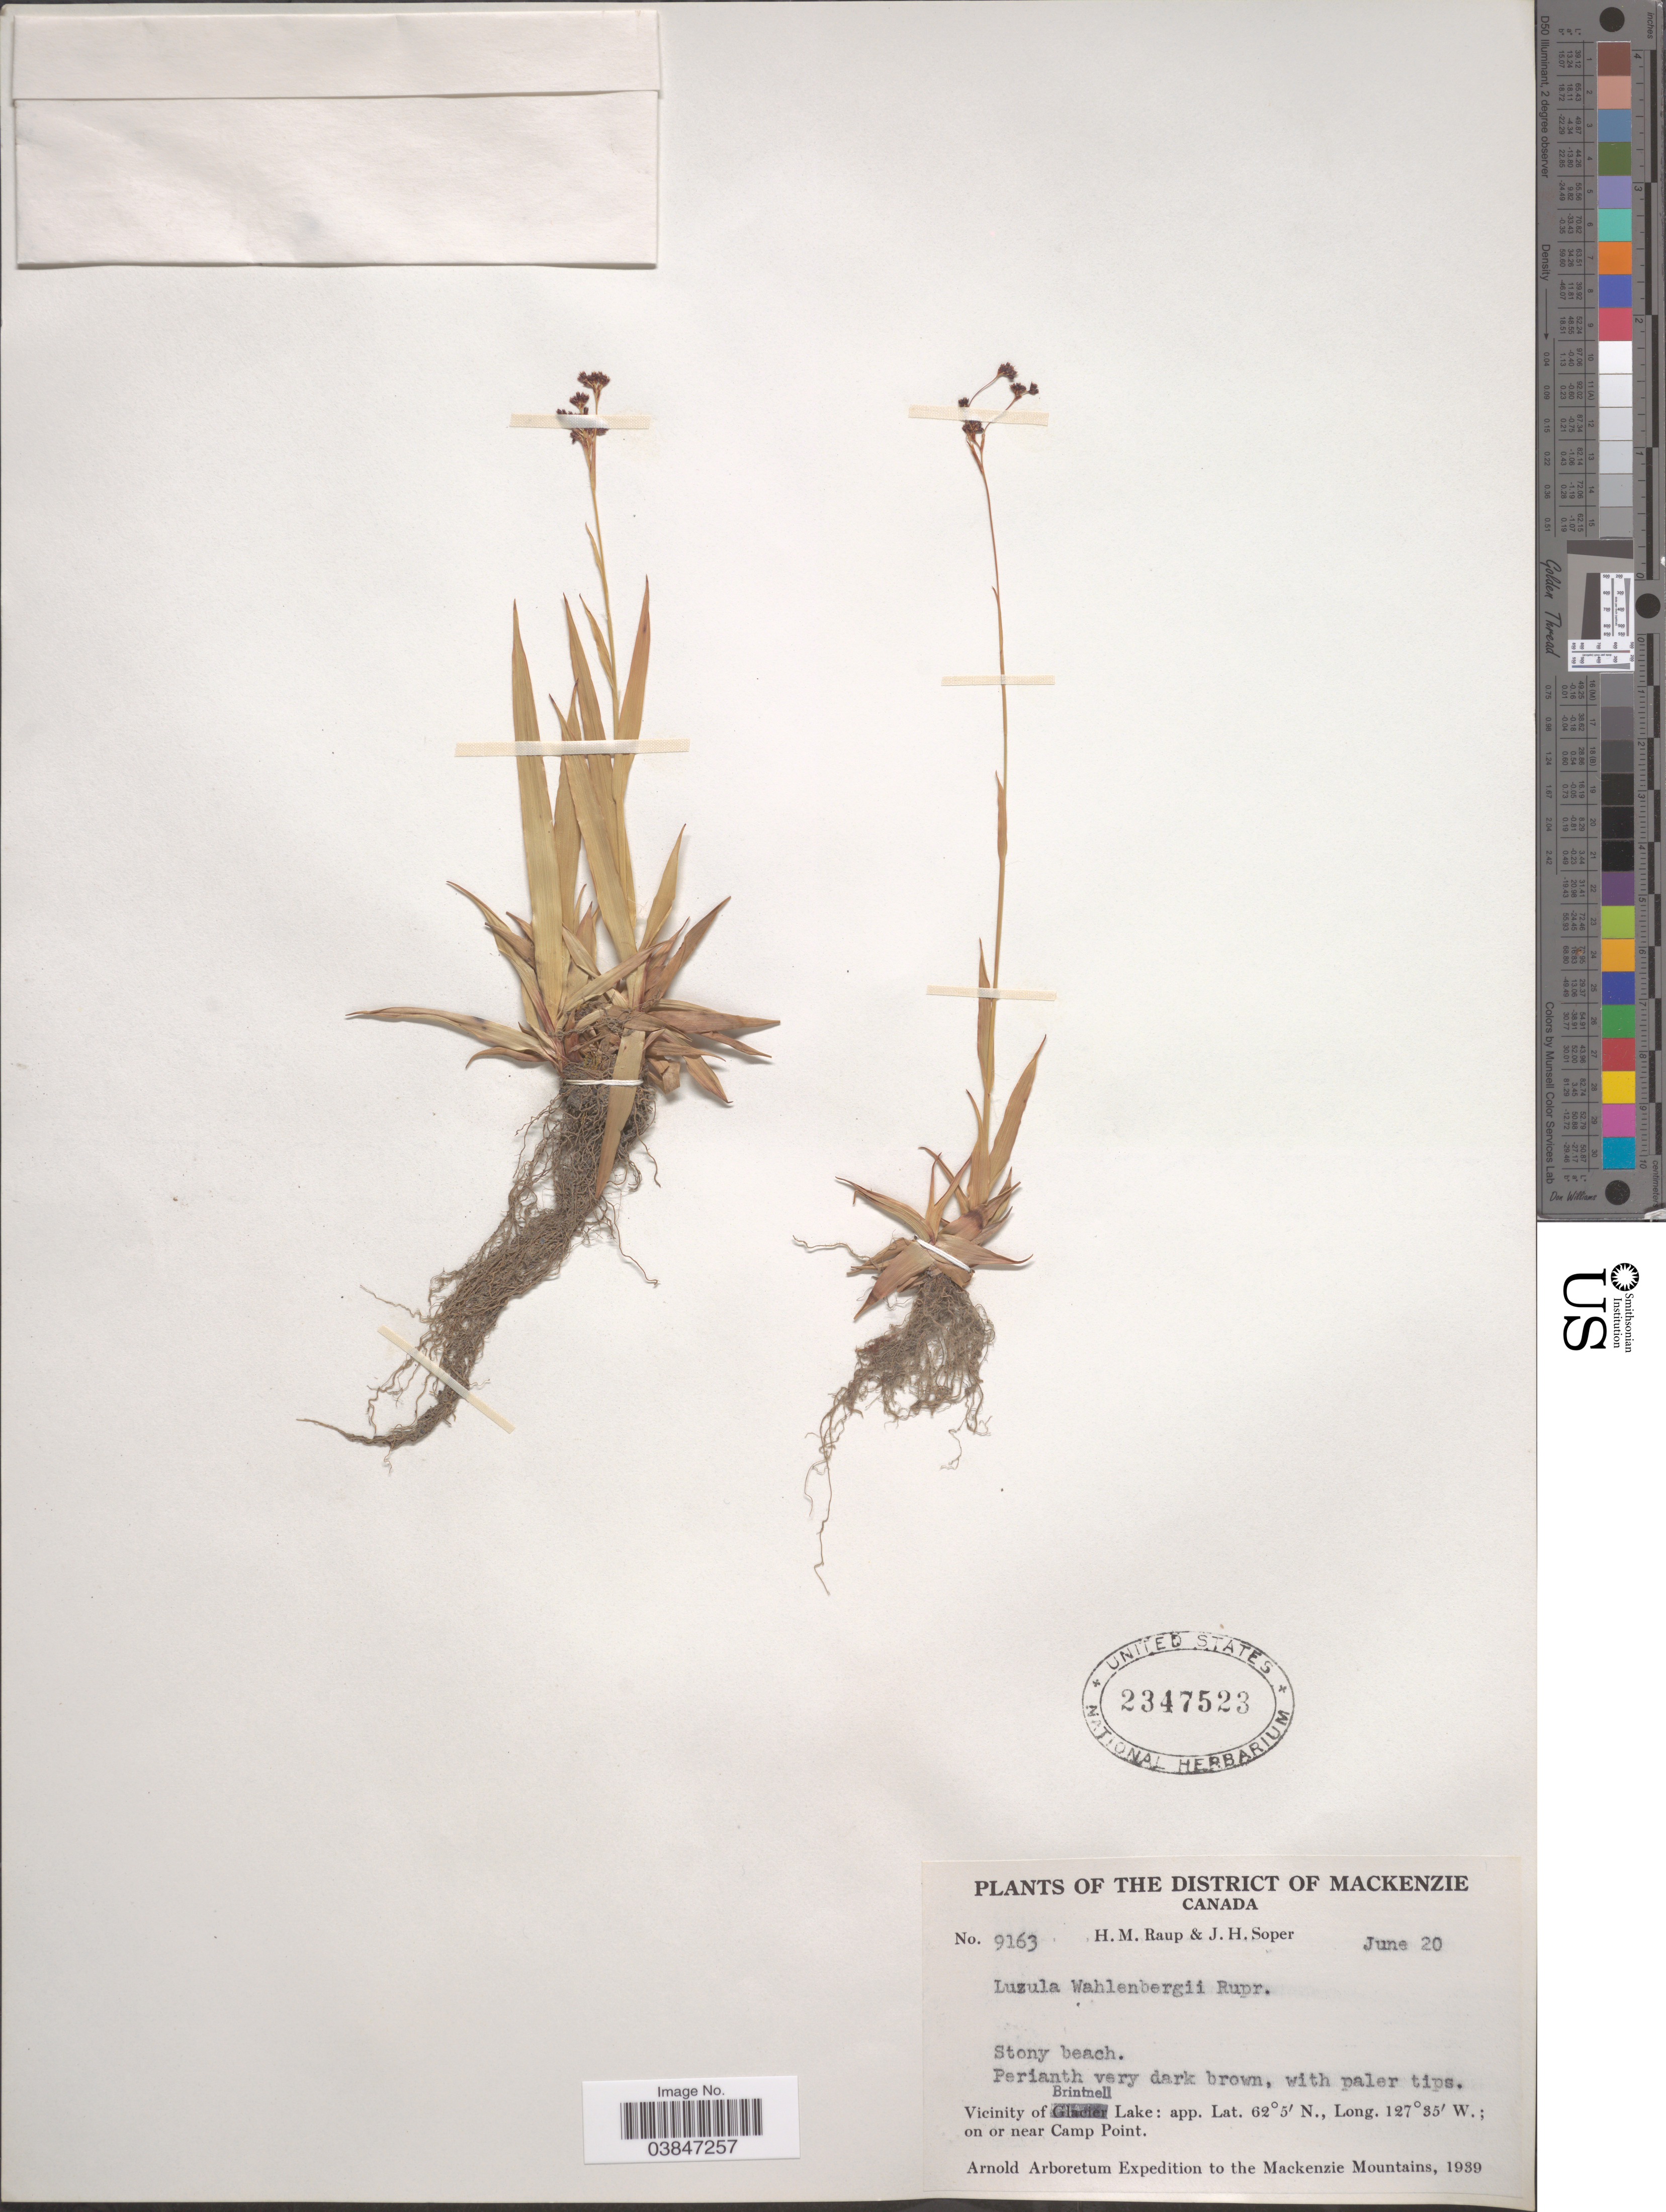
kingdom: Plantae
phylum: Tracheophyta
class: Liliopsida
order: Poales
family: Juncaceae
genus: Luzula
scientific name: Luzula wahlenbergii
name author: Rupr.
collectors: H. Raup & J. H. Soper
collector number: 9163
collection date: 1939-06-20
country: Canada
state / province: Alberta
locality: District of Mackenzie. Stoney beach. Vicinity of Brintnell Lake: on or near Camp Point. To the Mackenzie Mountains.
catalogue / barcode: US 2347523